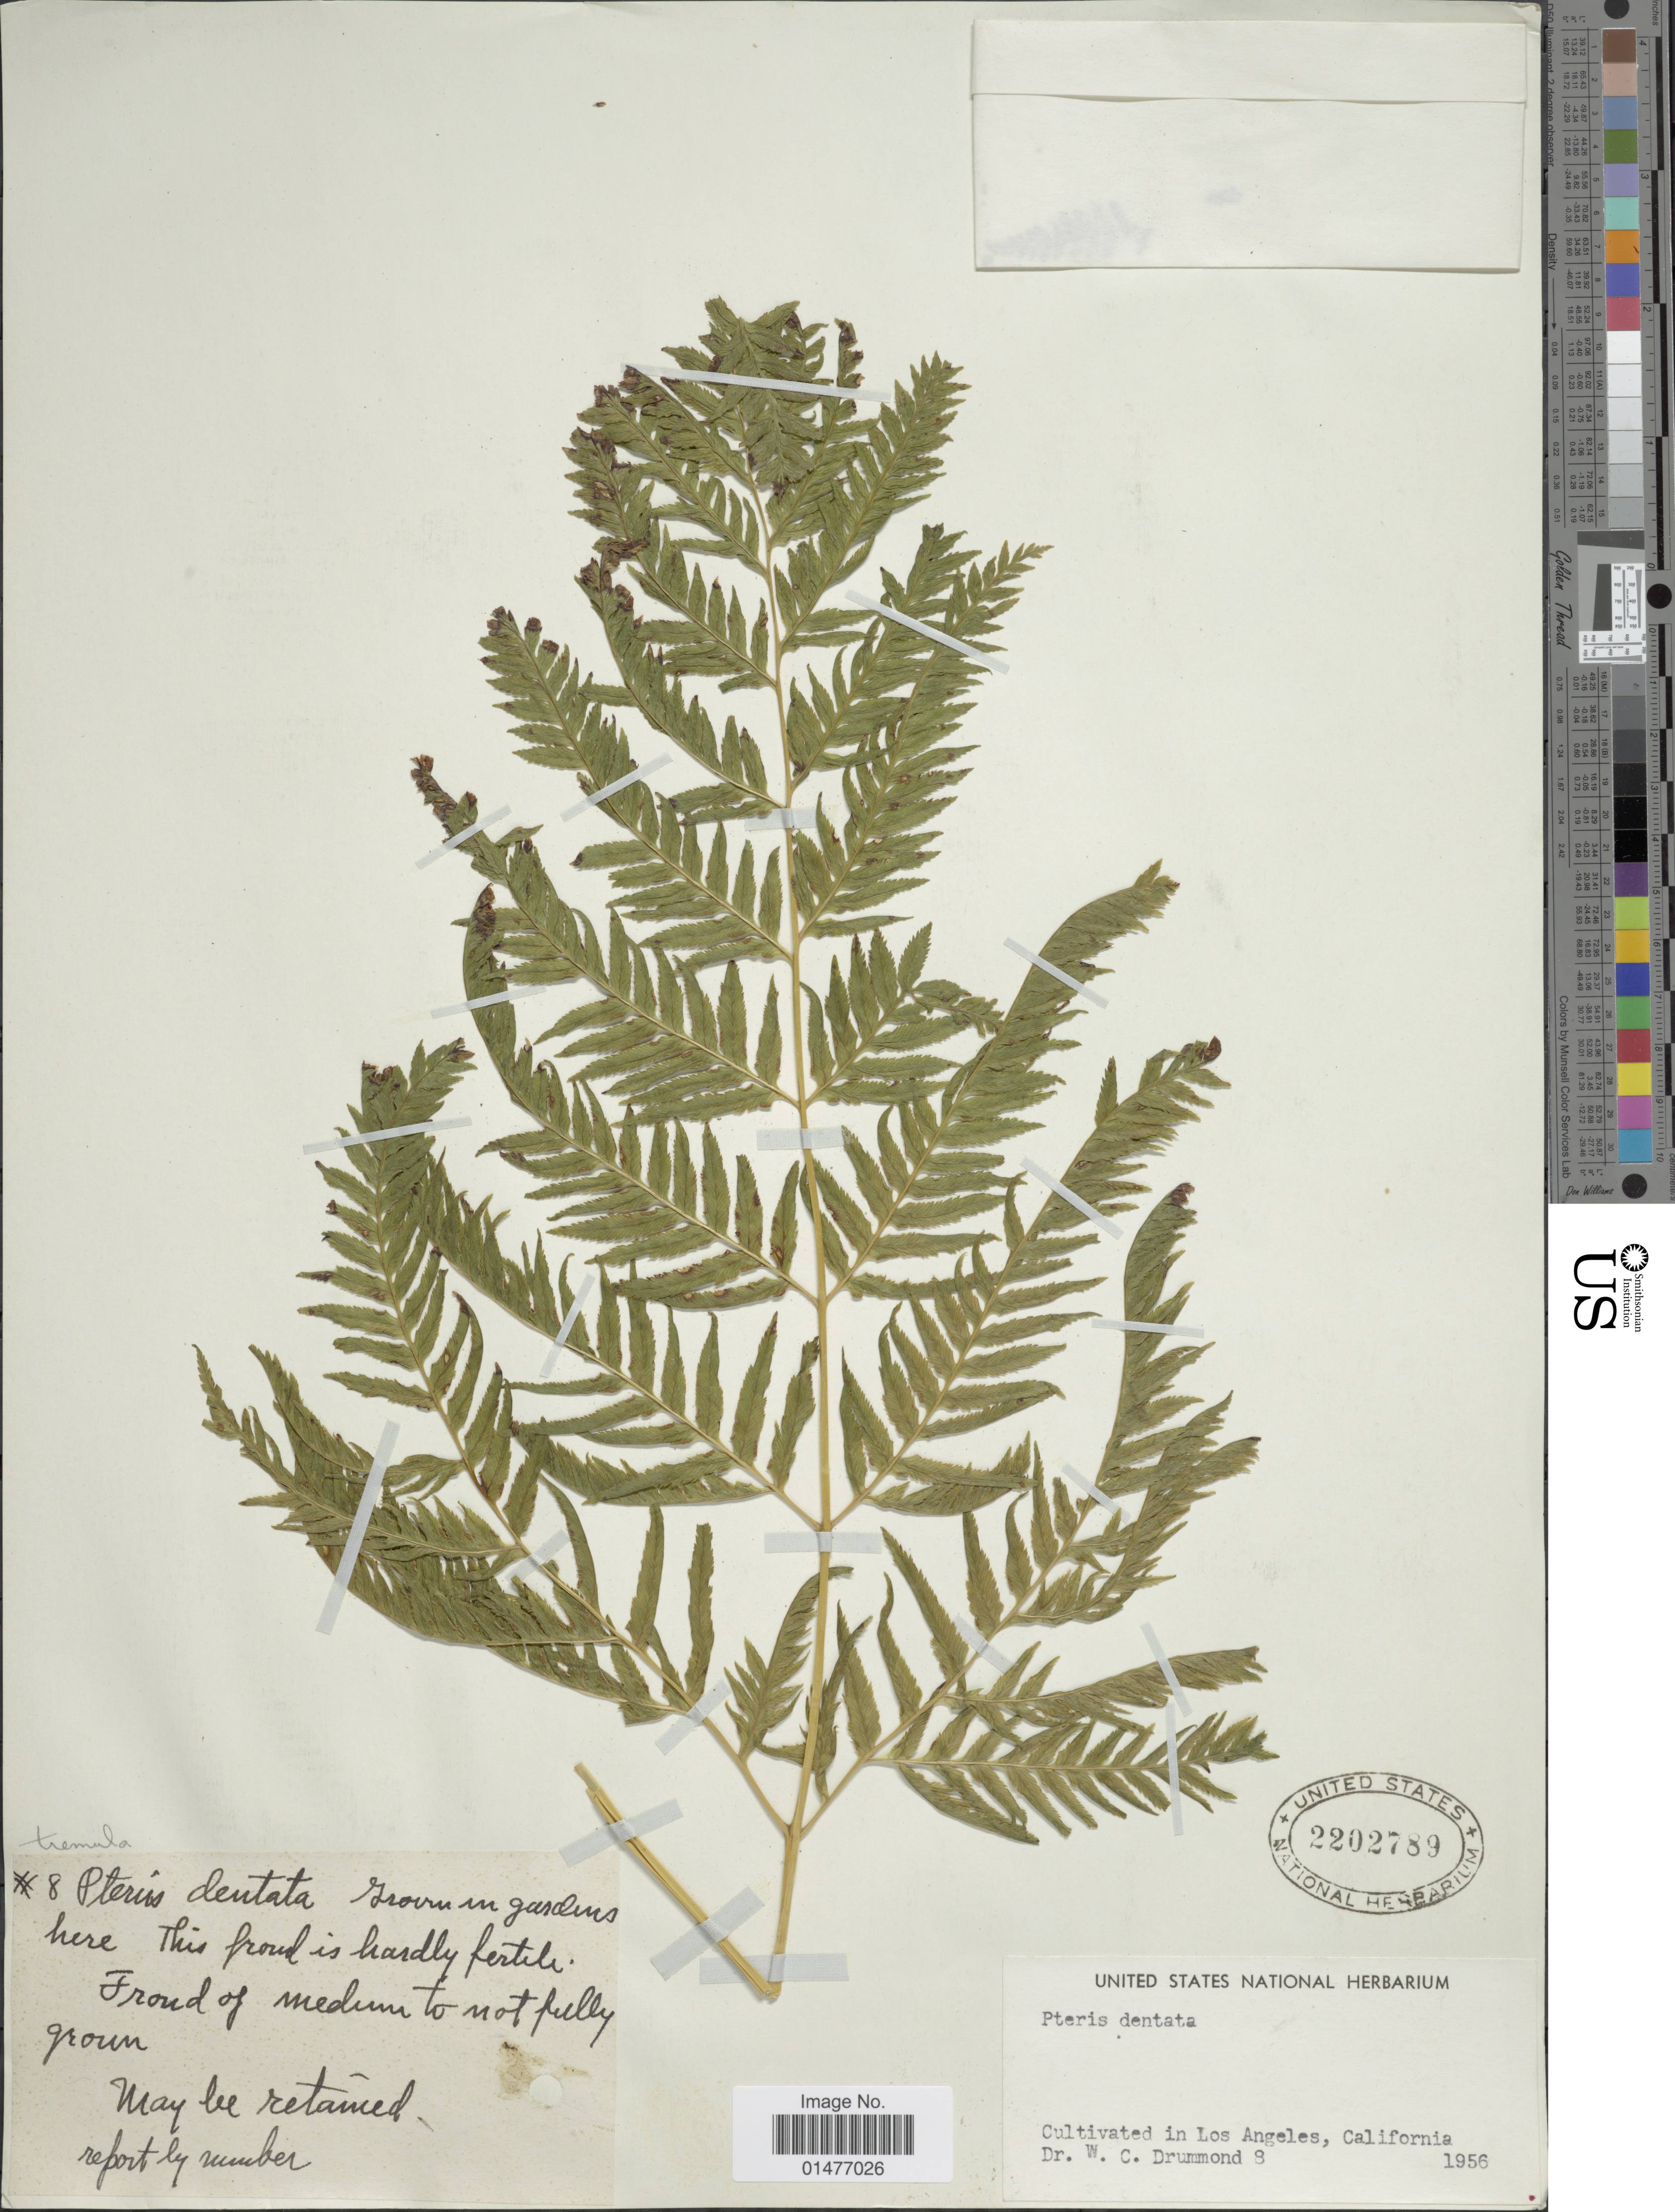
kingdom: Plantae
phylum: Tracheophyta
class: Polypodiopsida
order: Polypodiales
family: Pteridaceae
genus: Pteris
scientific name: Pteris tremula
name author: R. Br.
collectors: W. Drummond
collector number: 08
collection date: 1956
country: United States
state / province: California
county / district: Los Angeles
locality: Los Angeles, California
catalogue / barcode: US 2202789